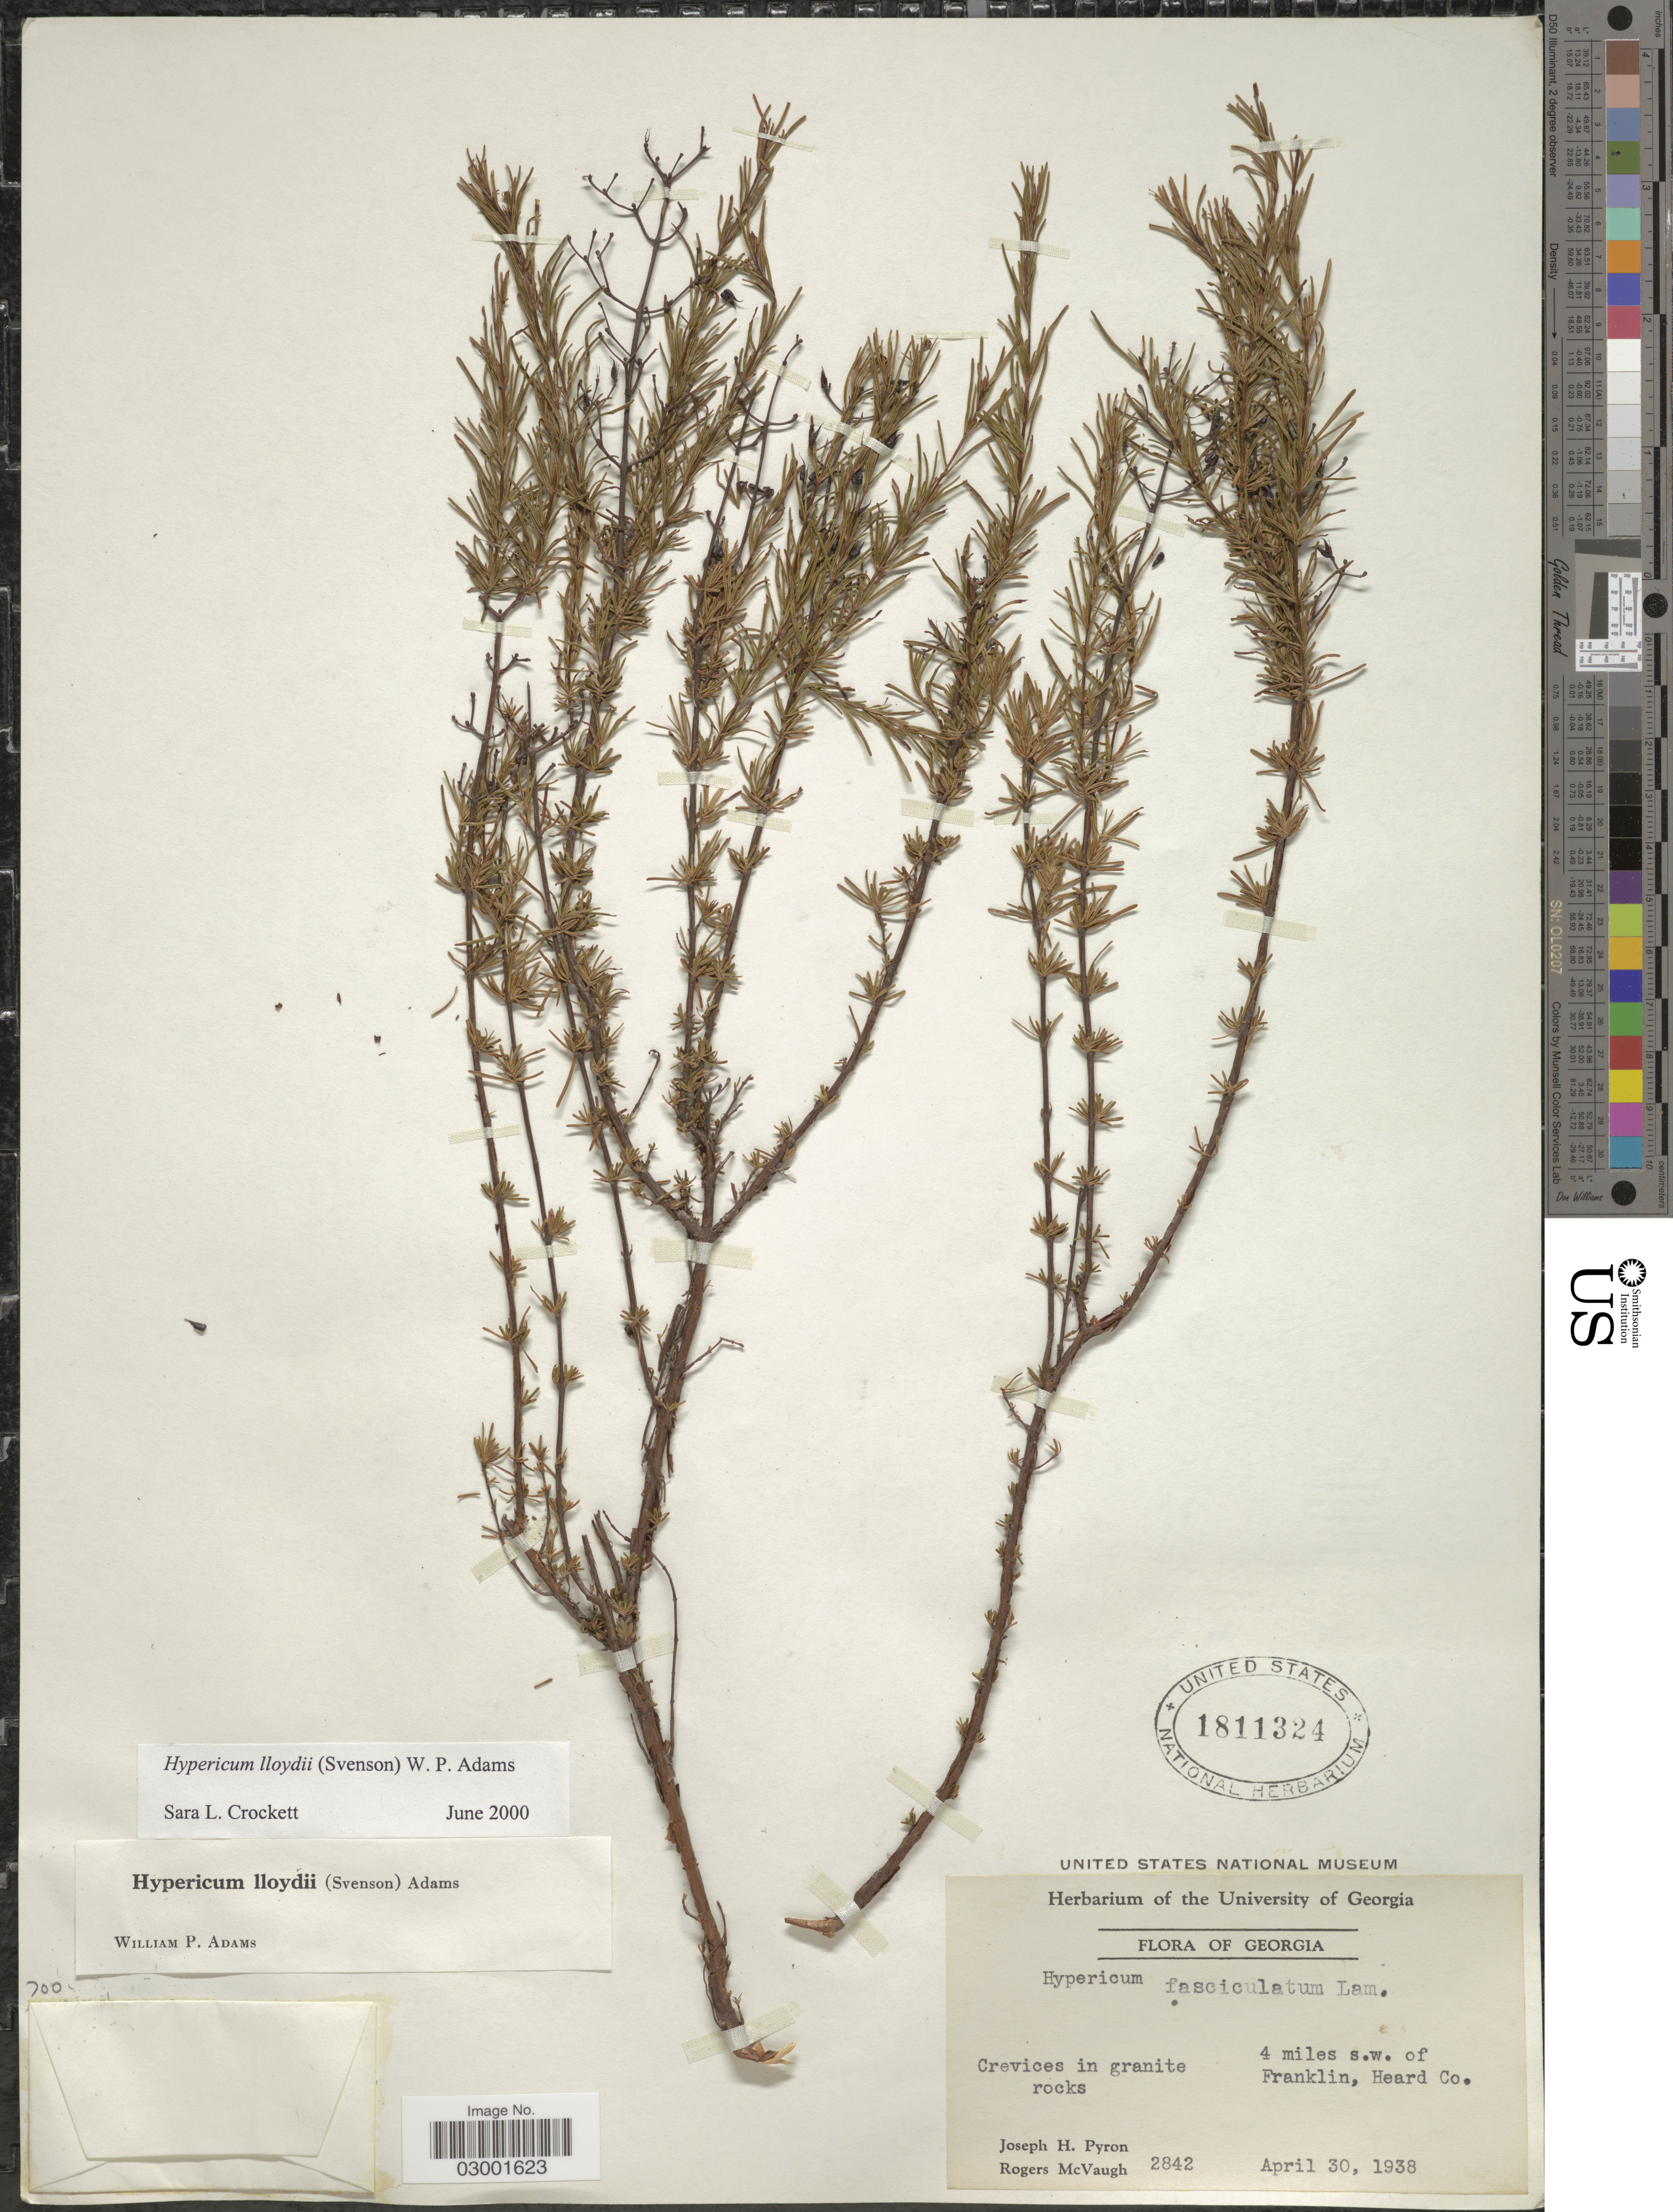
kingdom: Plantae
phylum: Tracheophyta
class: Magnoliopsida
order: Malpighiales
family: Hypericaceae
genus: Hypericum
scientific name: Hypericum lloydii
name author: (Svenson) W.P. Adams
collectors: J. H. Pyron & R. McVaugh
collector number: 2842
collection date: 1938-04-30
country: United States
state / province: Georgia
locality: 4 miles s.w. of Franklin, Heard Co.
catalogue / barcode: US 1811324